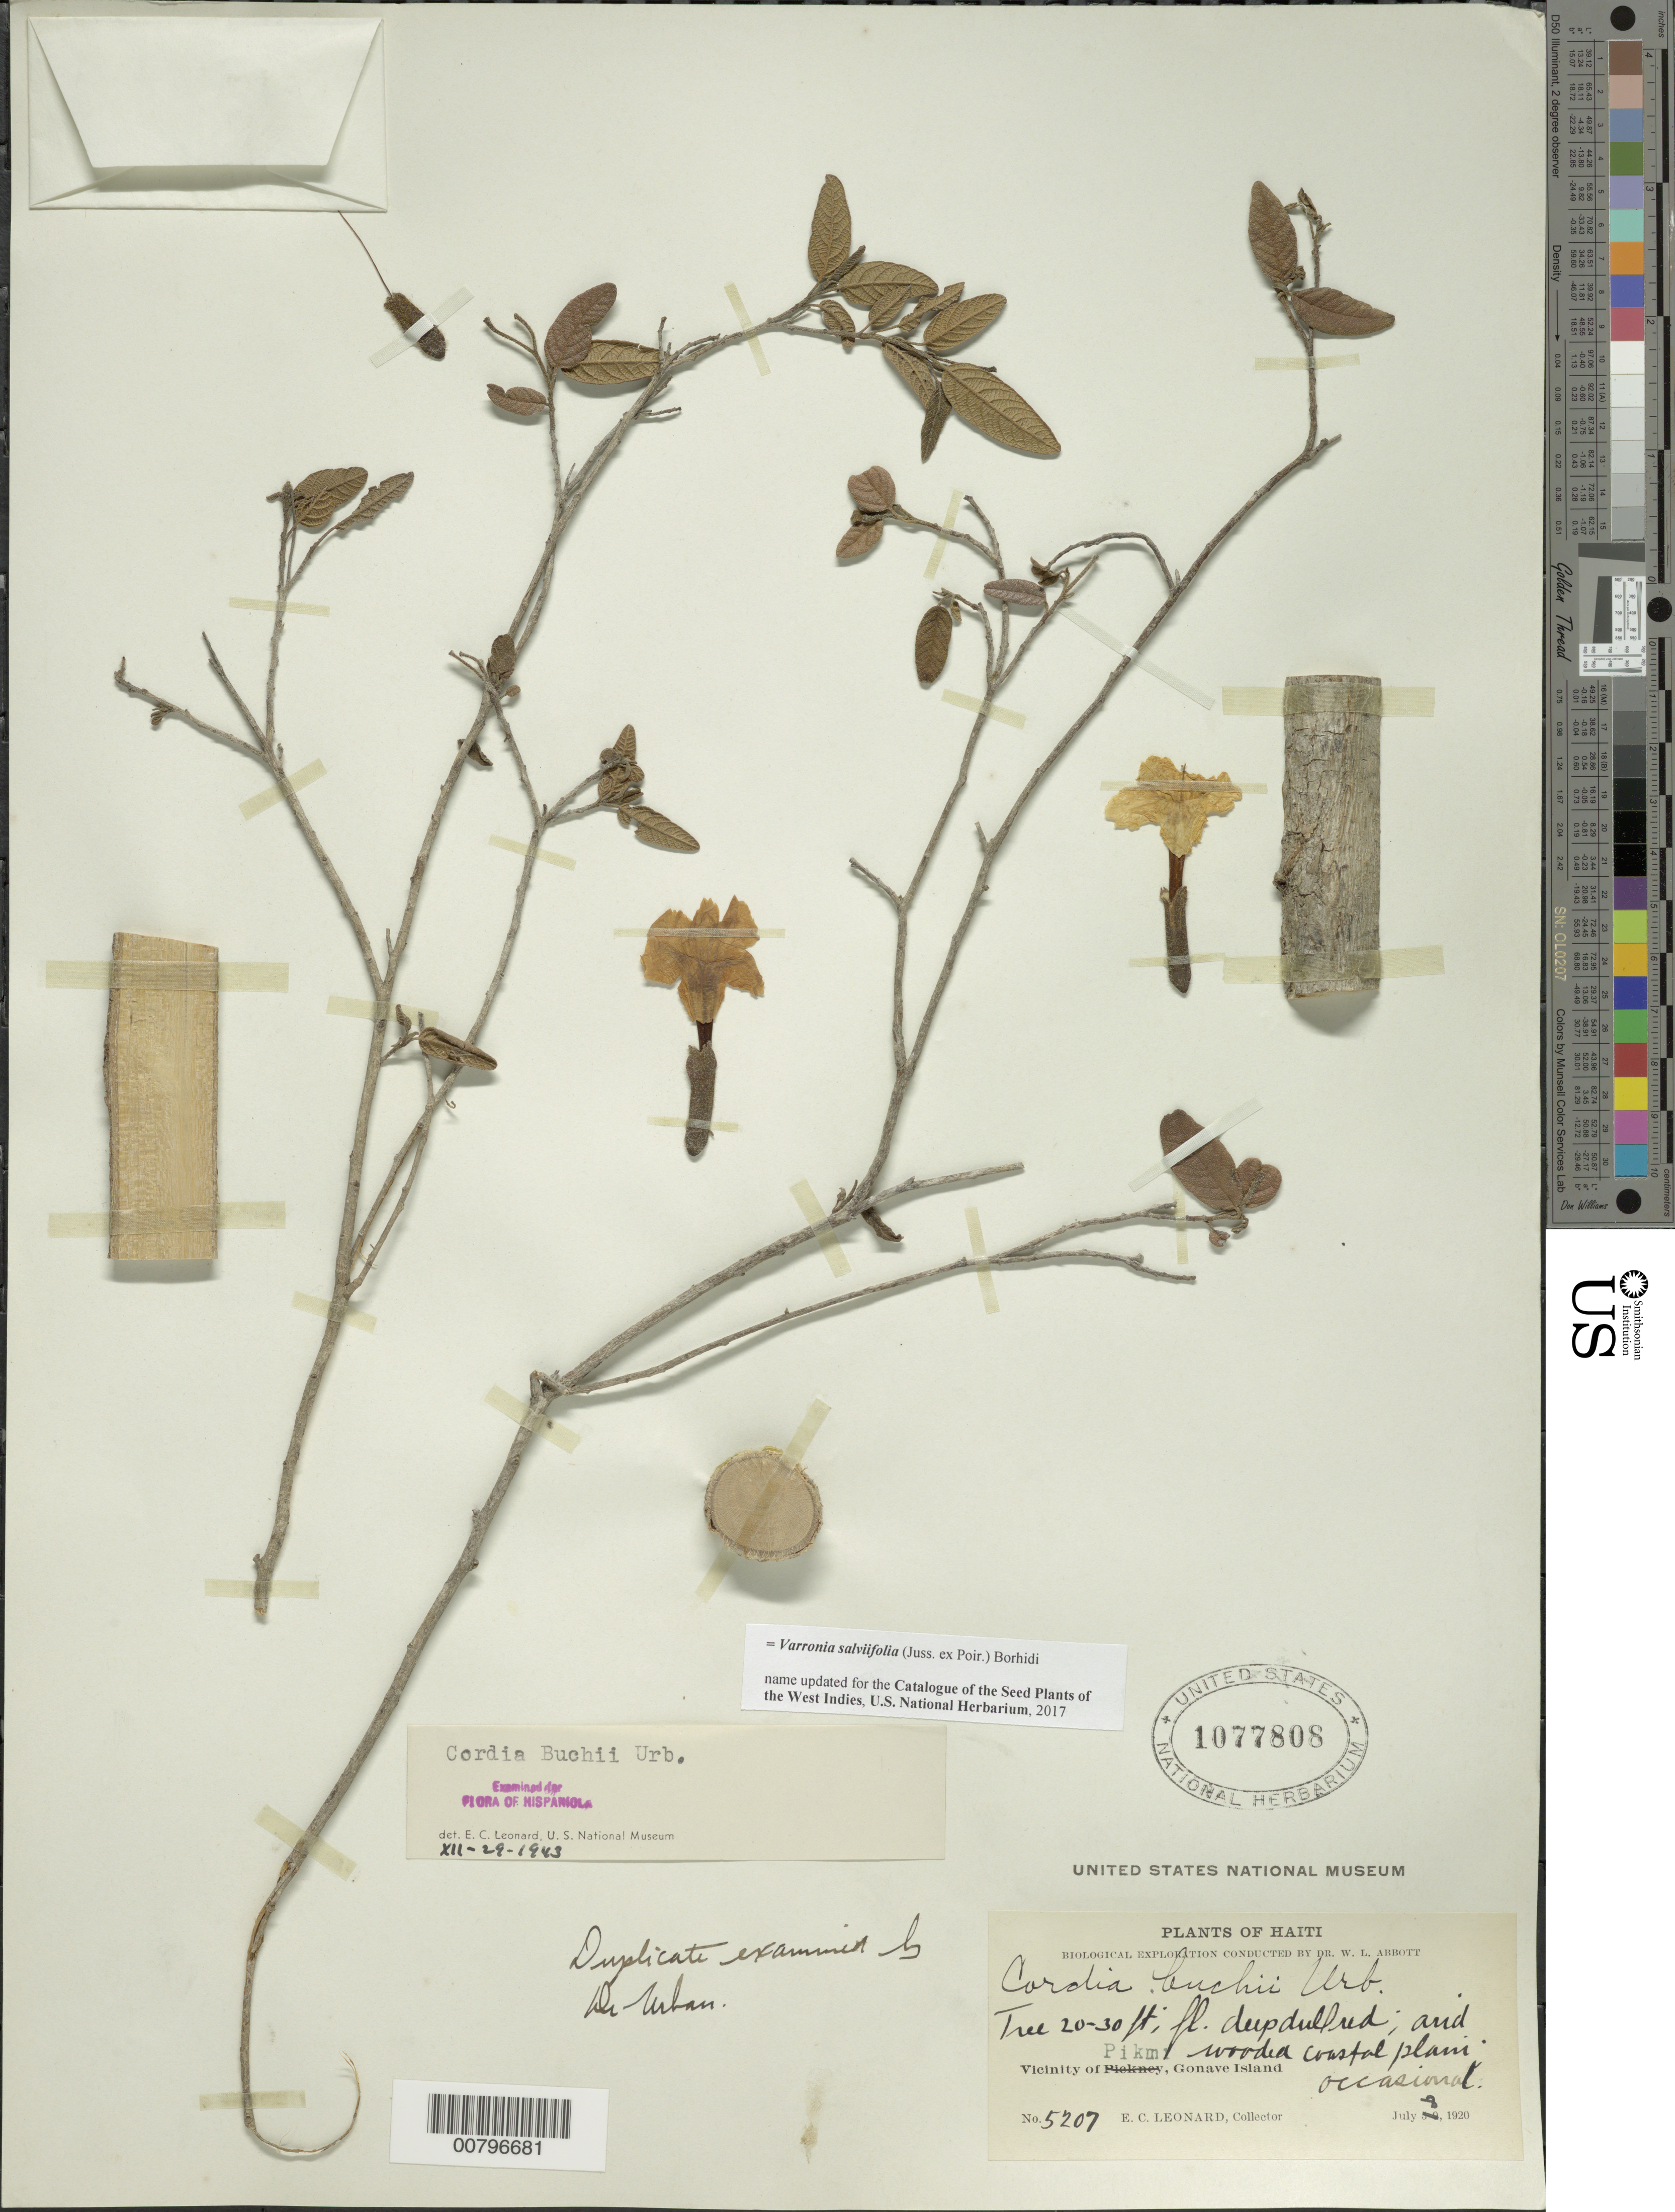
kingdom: Plantae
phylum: Tracheophyta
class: Magnoliopsida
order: Boraginales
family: Cordiaceae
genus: Varronia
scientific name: Varronia salviifolia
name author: (Juss. ex Poir.) Borhidi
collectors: E. C. Leonard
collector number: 5207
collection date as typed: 08 Jul 1920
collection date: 1920-07-08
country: Haiti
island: Hispaniola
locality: Gonave Island, vicinity of Pikmi.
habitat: Arid wooded coastal plain.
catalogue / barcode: US 1077808